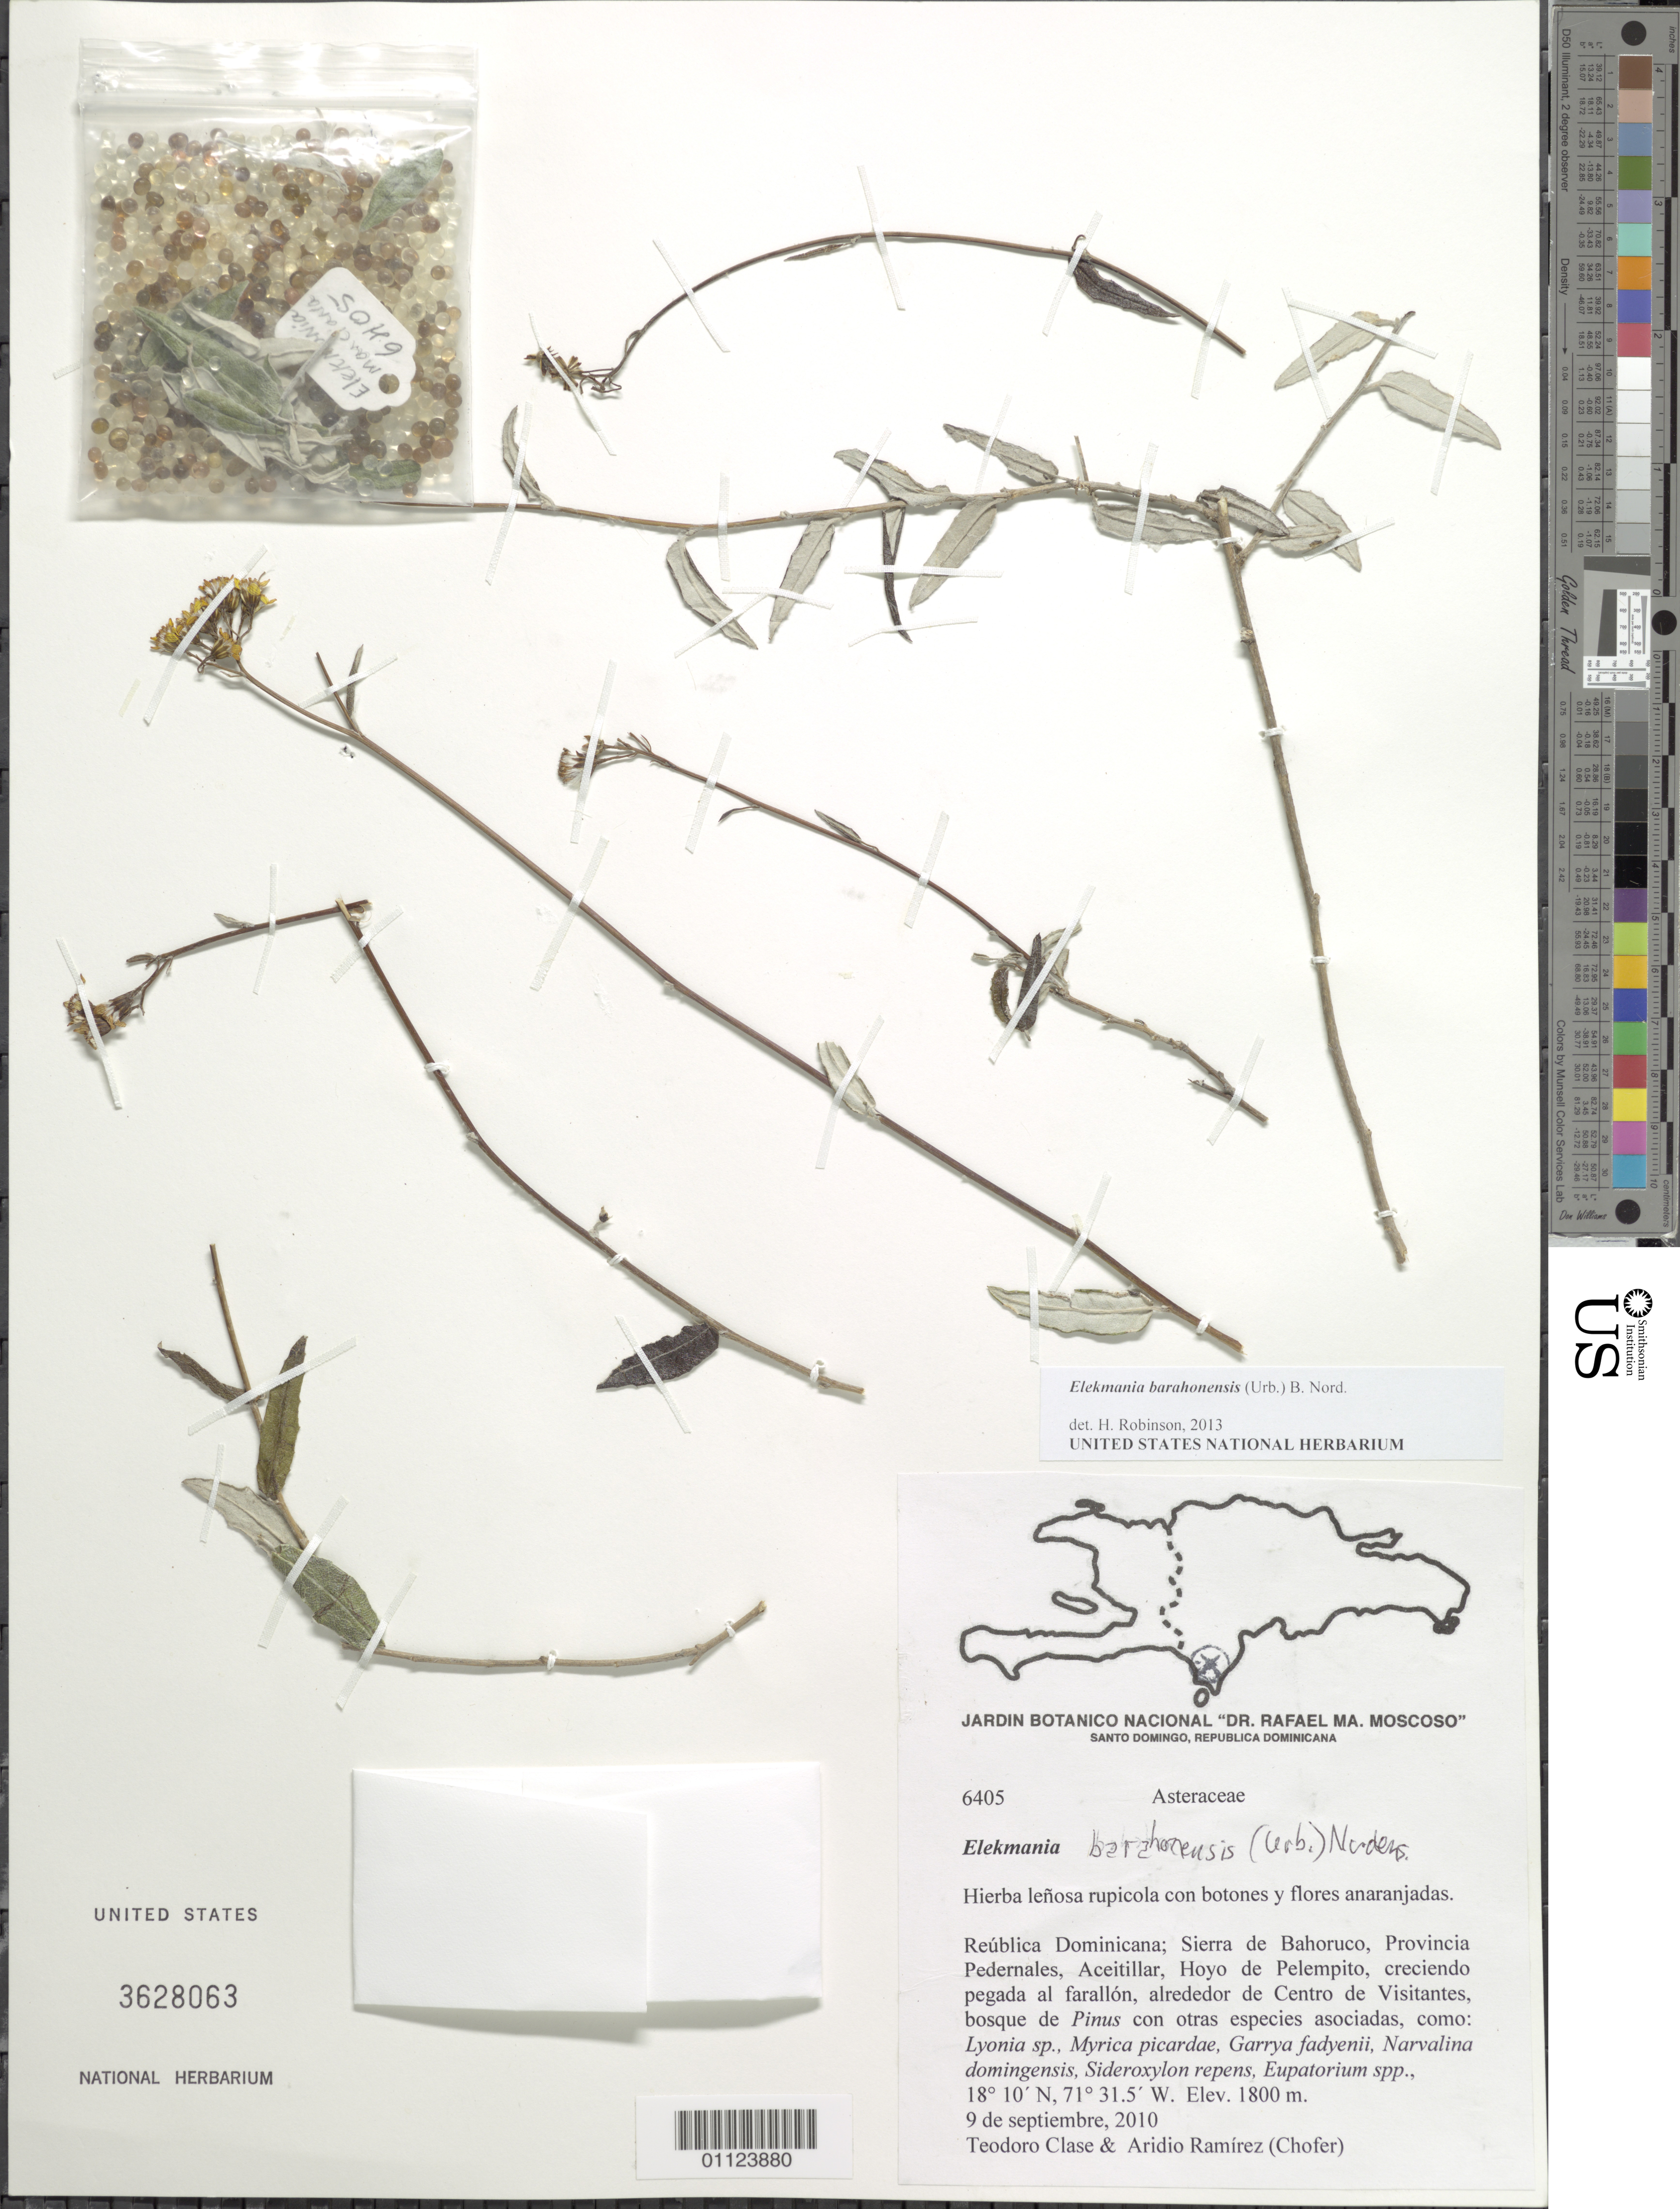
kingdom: Plantae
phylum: Tracheophyta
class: Magnoliopsida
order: Asterales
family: Asteraceae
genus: Senecio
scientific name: Senecio barahonensis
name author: Urb.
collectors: T. Clase, B. Peguero & L. Casasola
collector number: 6405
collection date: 2010-09-09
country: Dominican Republic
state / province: Pedernales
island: Hispaniola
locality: Sierra de Bahoruco, Aceitillar, Hoyo de Pelempito, creciendo pegada a farallón, alrededor de Centro de Visitantes.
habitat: Bosque de Pinus con otras especies asociadas, como: Lyonia sp., Myrcia picardae, Garrya fadyenii, Narvalina domingensis, Sideroxylon repens, Eupartorium spp.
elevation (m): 1800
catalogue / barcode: US 3628063